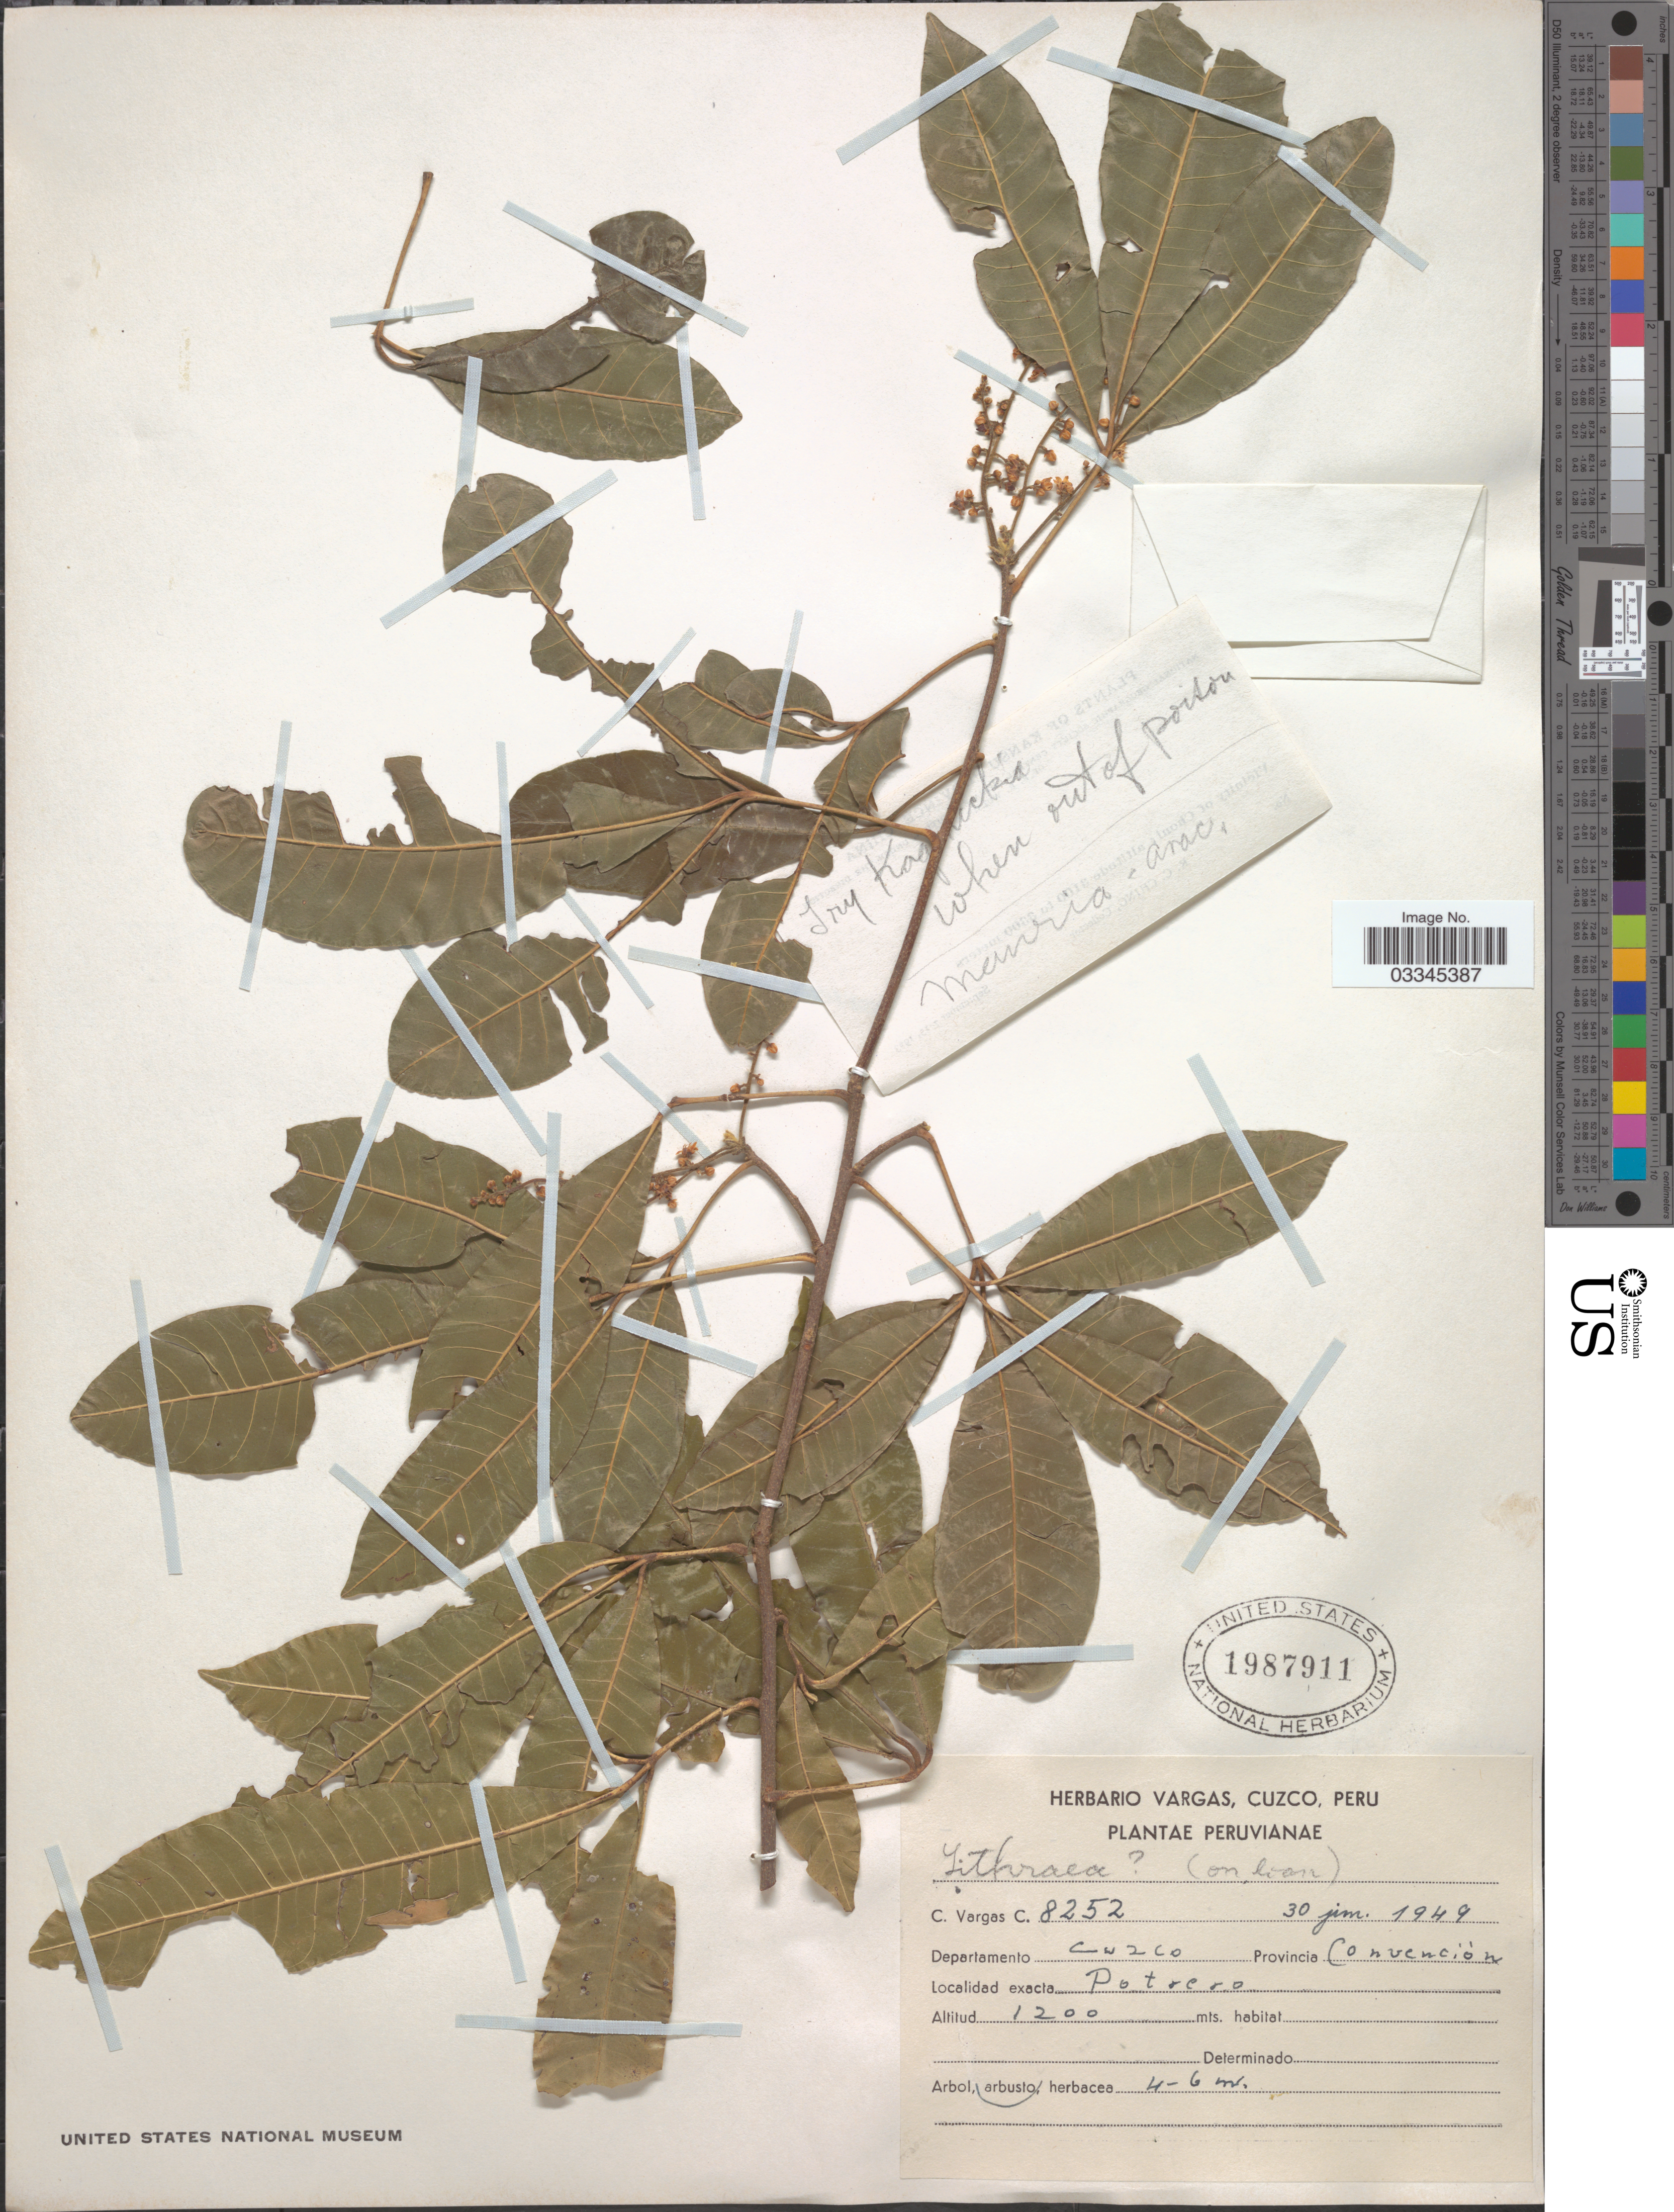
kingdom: Plantae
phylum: Tracheophyta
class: Magnoliopsida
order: Sapindales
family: Anacardiaceae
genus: Lithraea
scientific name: Lithraea sp.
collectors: C. Vargas Calderón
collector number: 8252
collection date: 1949-06-30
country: Peru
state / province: Cusco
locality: Departamento Cuzco, Provincia Convención. Potrero.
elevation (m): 1200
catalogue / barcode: US 1987911